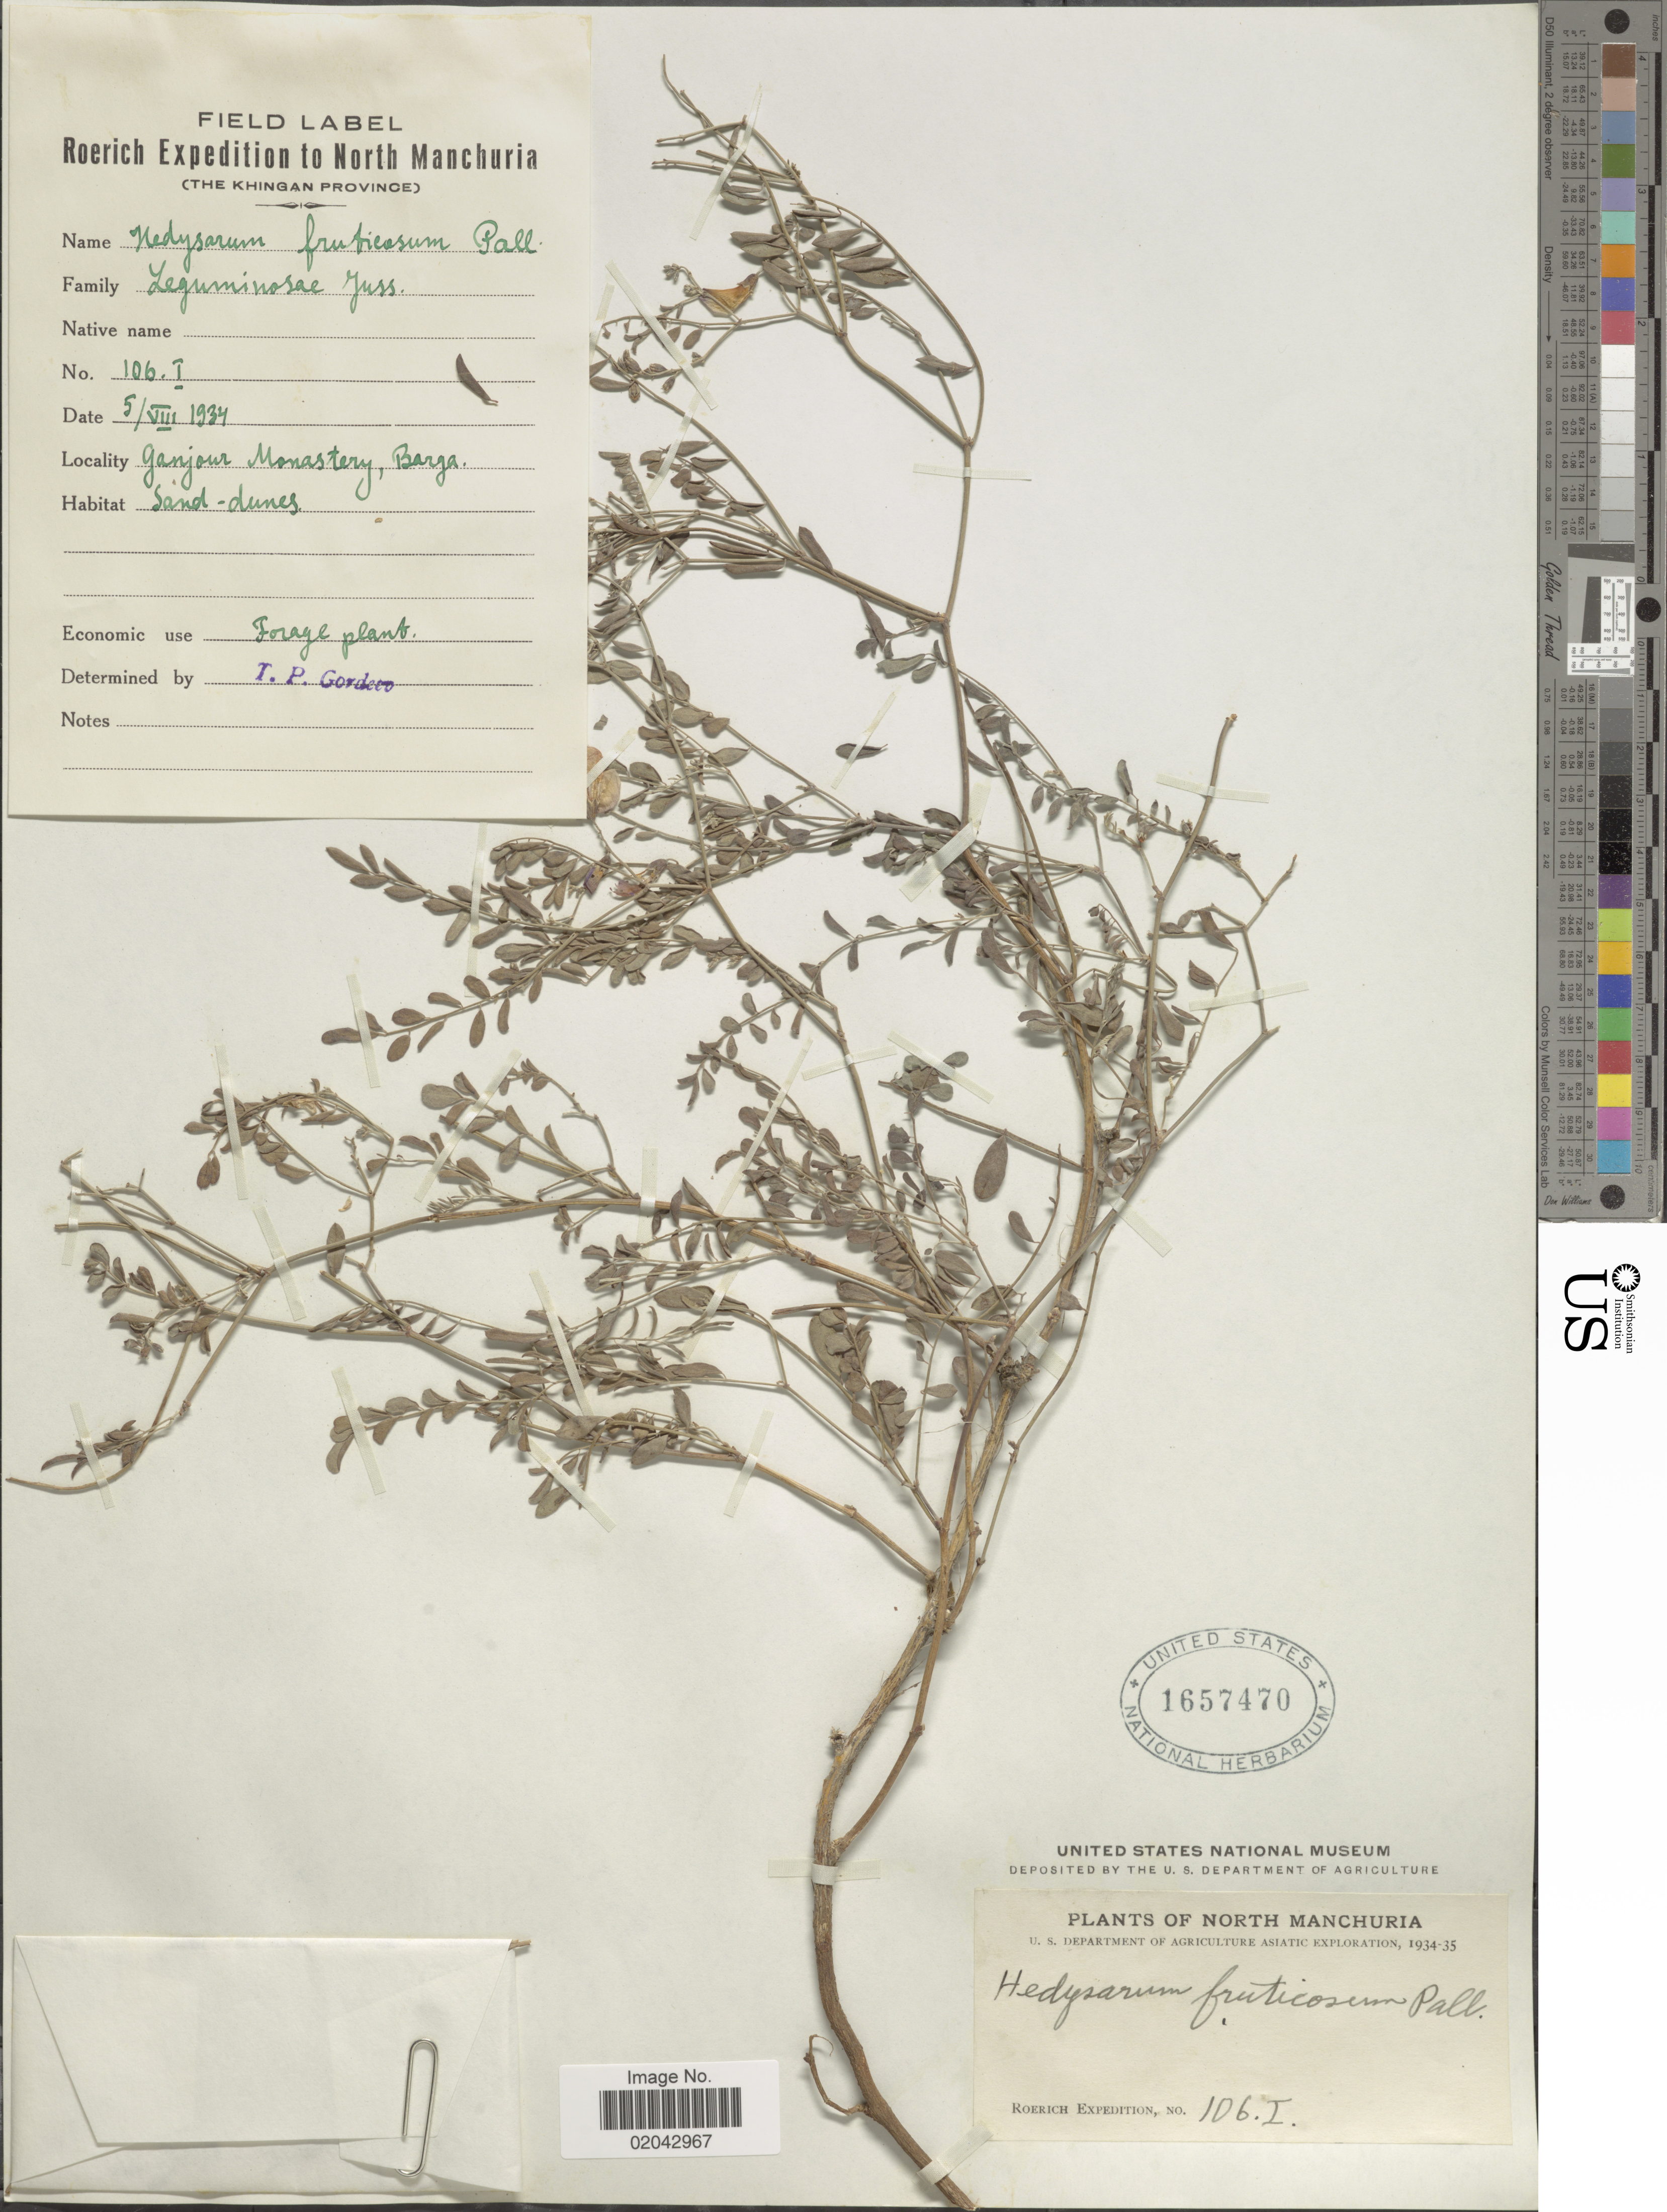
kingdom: Plantae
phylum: Tracheophyta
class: Magnoliopsida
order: Fabales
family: Fabaceae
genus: Corethrodendron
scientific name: Corethrodendron fruticosum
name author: (Pall.) B.H.Choi & H. Ohashi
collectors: Roerich Expedition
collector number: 106I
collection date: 1934-08-05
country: China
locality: North Manchuria, Khingan Province, Ganjour Monastery, Barga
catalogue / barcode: US 1657470